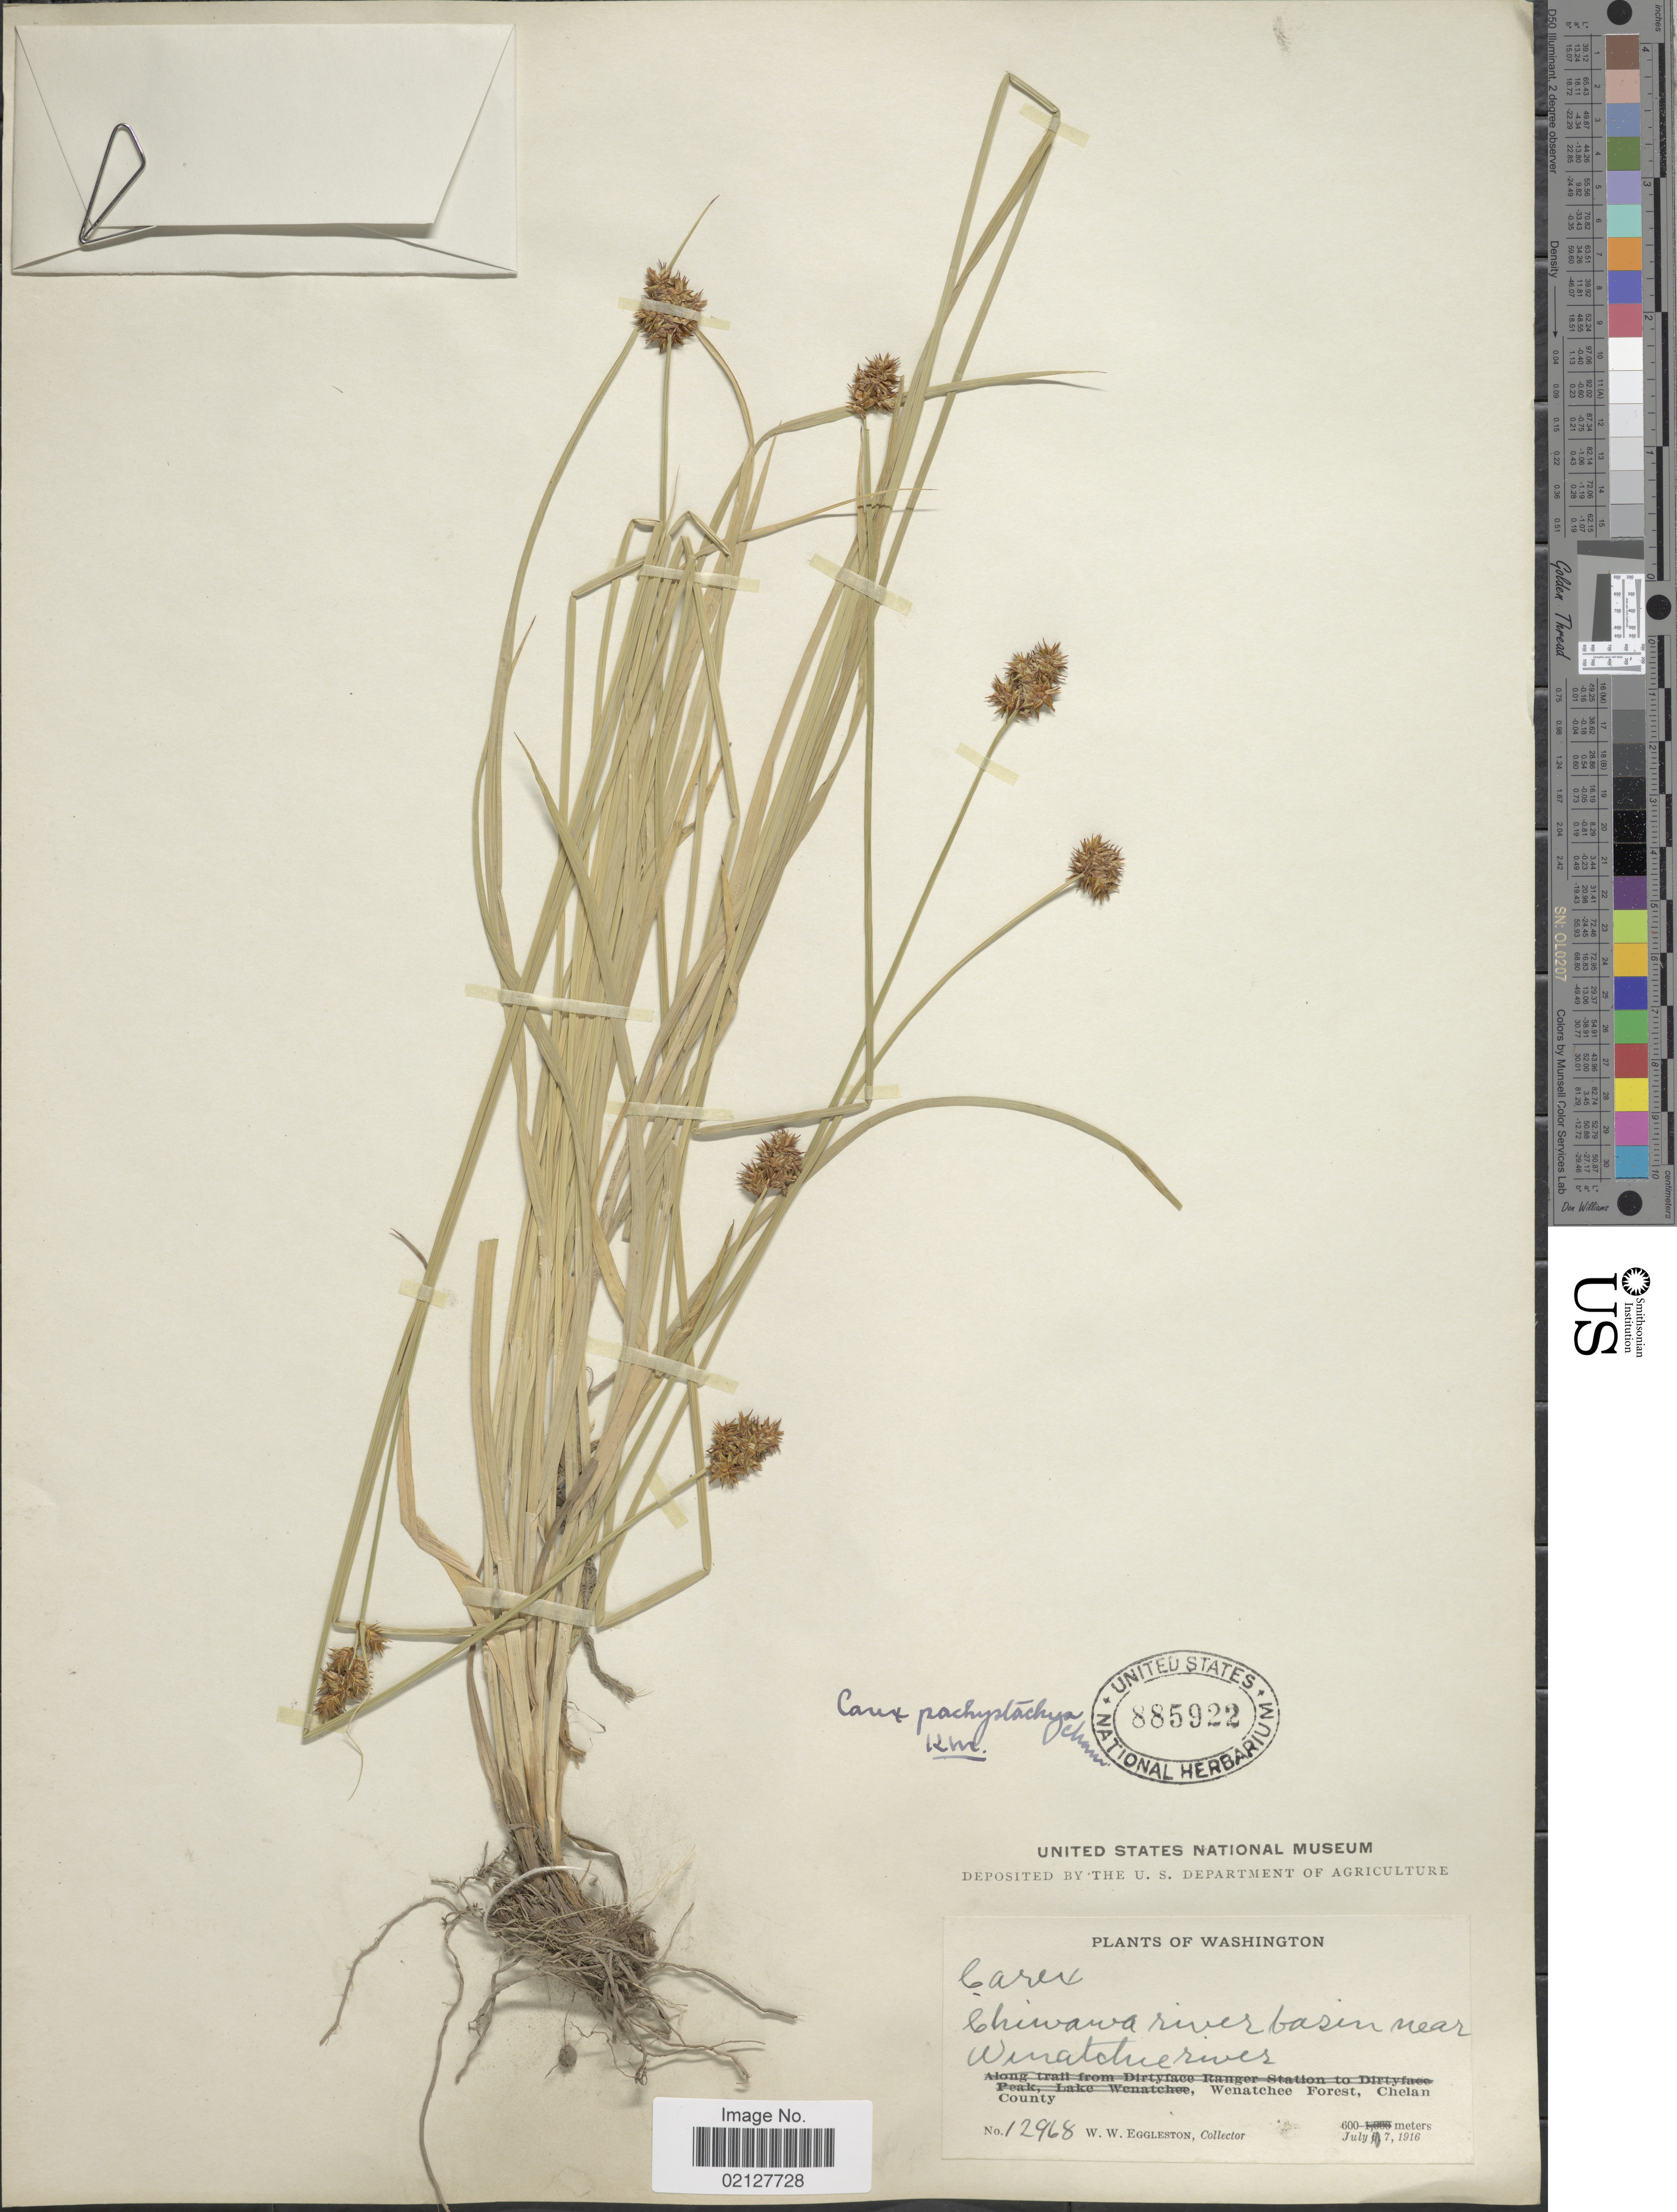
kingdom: Plantae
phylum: Tracheophyta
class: Liliopsida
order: Poales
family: Cyperaceae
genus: Carex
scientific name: Carex pachystachya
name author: Cham. ex Steud.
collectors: W. W. Eggleston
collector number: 12968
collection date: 1916-07-07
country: United States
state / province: Washington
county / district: Chelan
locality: Chiwawa river basin near Wenatchee river. Wenatchee Forest, Chelan County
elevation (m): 600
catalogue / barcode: US 885922